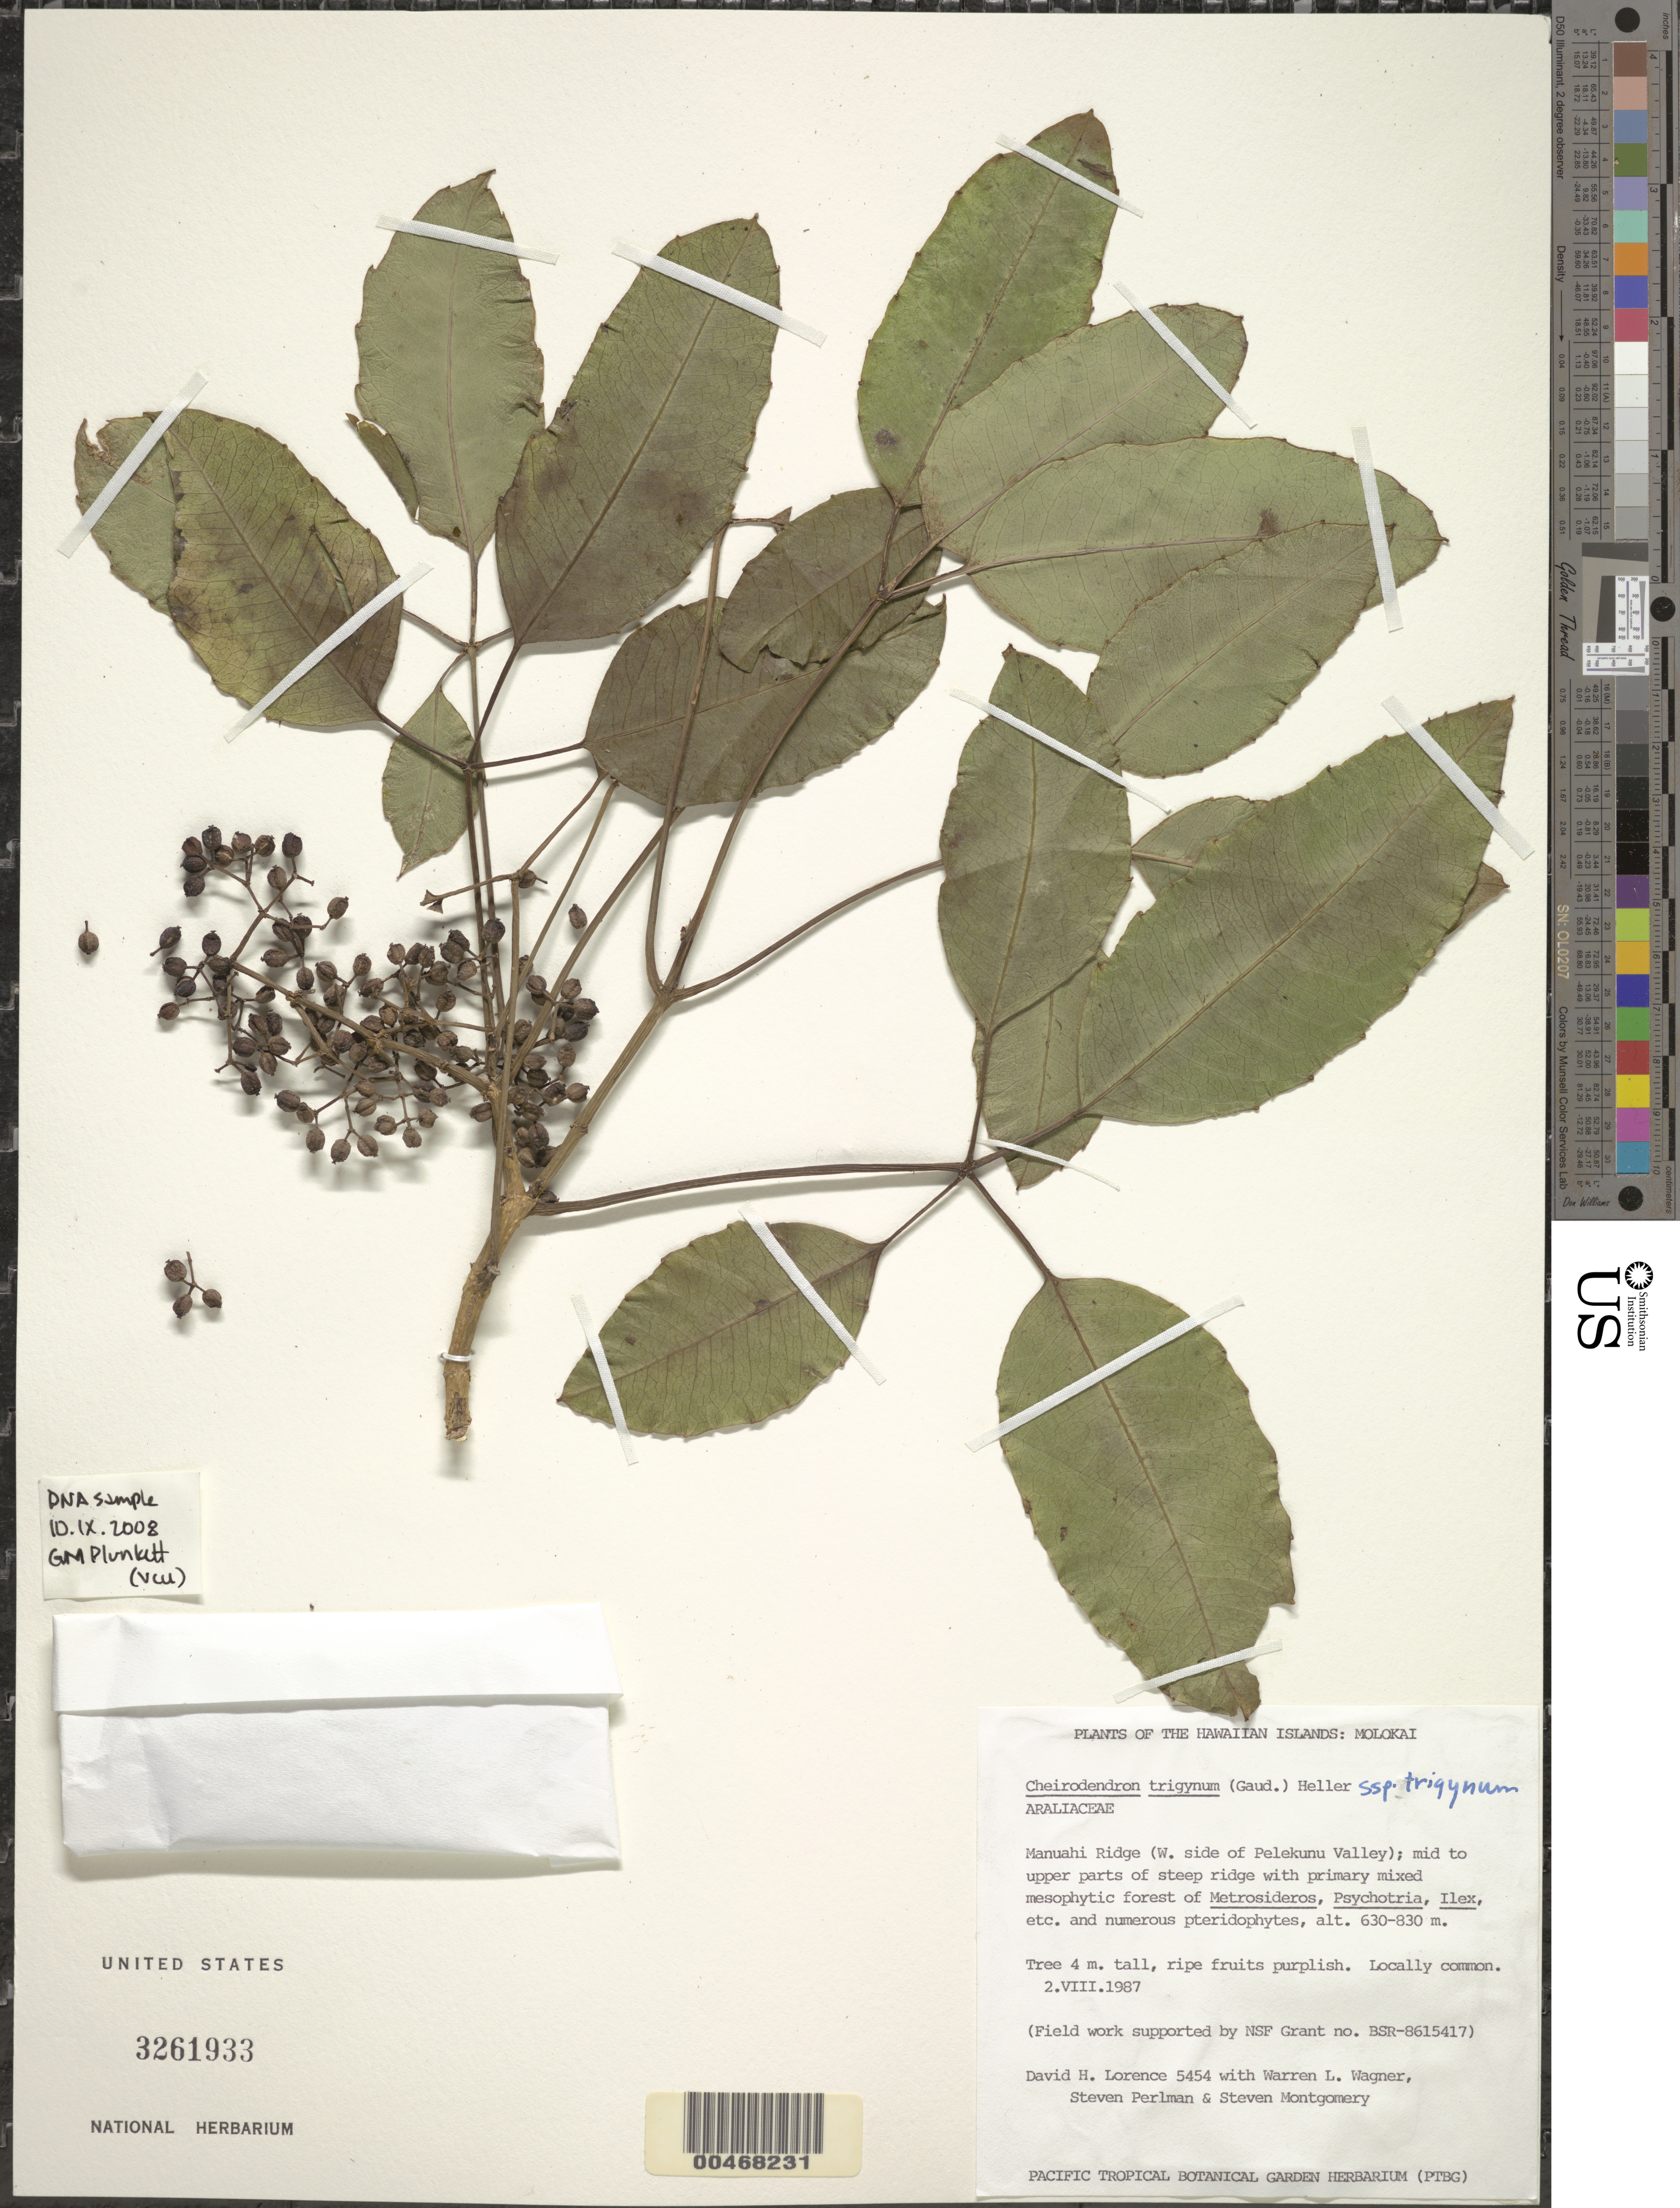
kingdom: Plantae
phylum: Tracheophyta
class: Magnoliopsida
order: Apiales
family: Araliaceae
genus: Cheirodendron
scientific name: Cheirodendron trigynum subsp. trigynum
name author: (Gaudich.) A. Heller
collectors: D. Lorence, W. L. Wagner, S. P. Perlman & S. Montgomery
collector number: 5454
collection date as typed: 2 Aug 1987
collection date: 1987-08-02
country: United States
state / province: Hawaii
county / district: Maui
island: Moloka'i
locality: Manuahi Ridge (W side of Pelekunu Valley), mid to upper parts of steep ridge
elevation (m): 630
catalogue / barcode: US 3261933